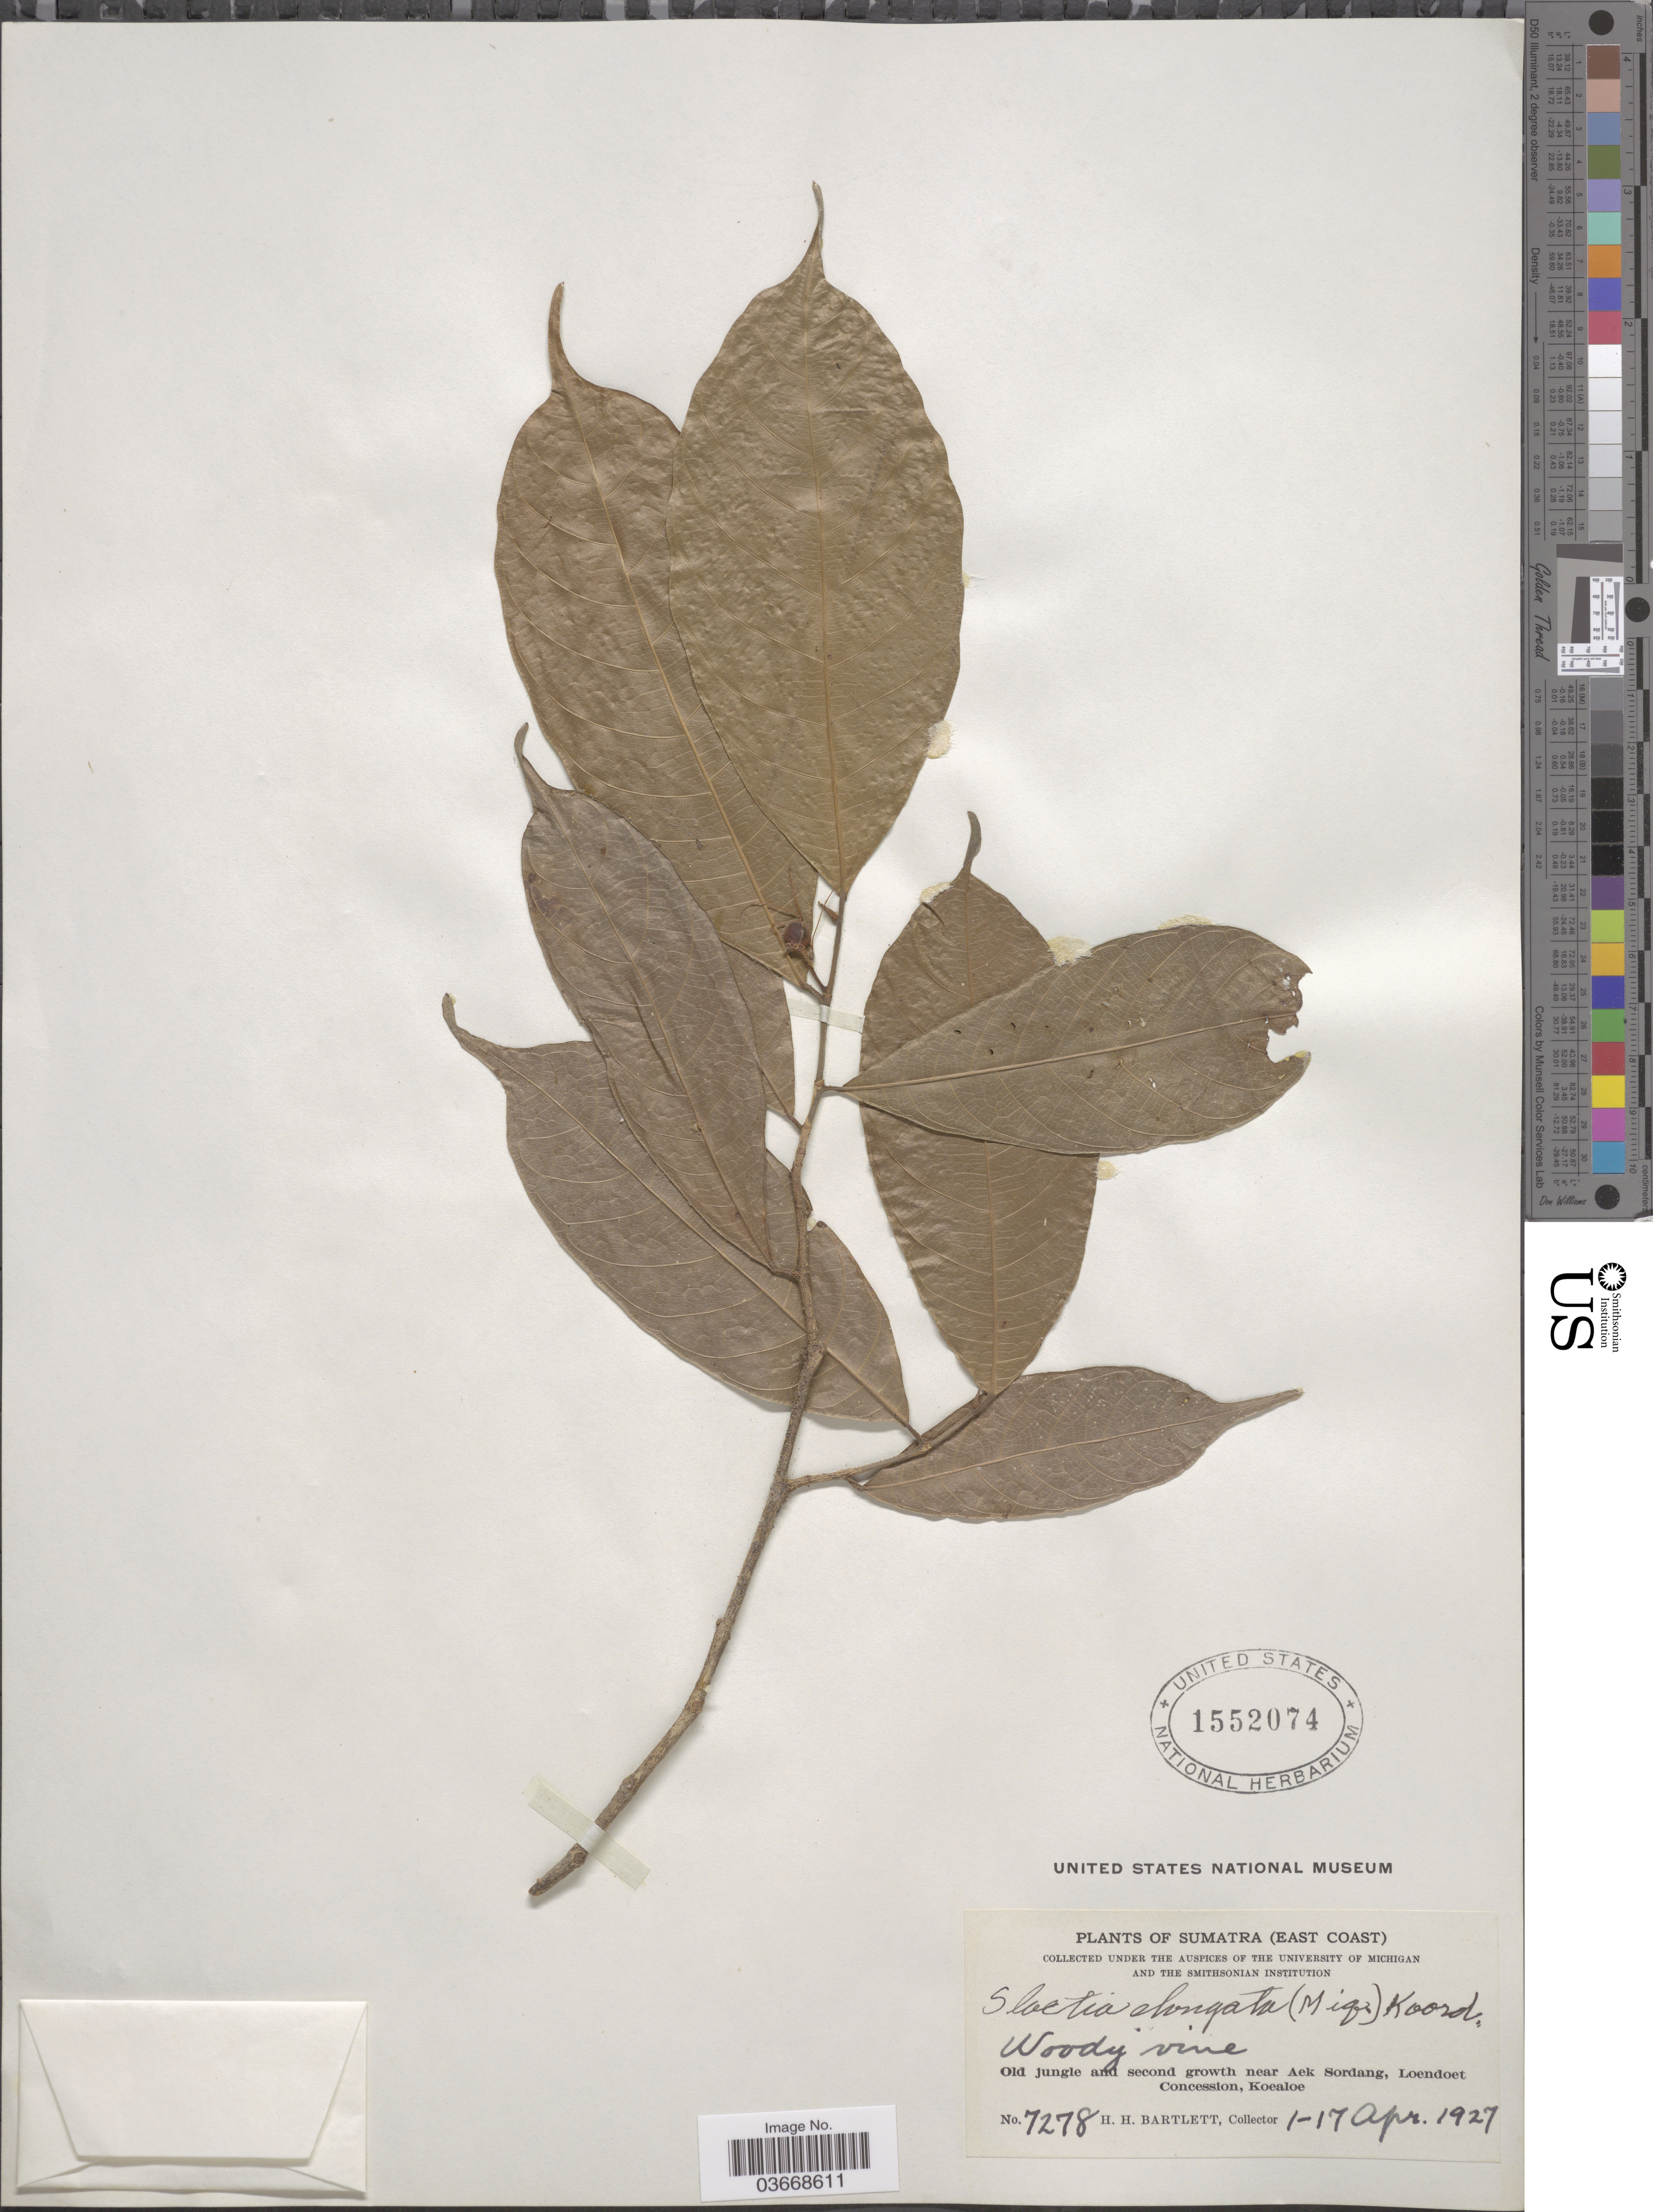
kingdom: Plantae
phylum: Tracheophyta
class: Magnoliopsida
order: Rosales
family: Moraceae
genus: Sloetia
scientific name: Sloetia elongata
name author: (Miq.) Koord.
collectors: H. H. Bartlett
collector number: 7278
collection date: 1927-04-01/1927-04-17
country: Indonesia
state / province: Sumatra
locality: (East Coast). Old jungle and second growth near Aek Sordang, Loendoet Concession, Koealoe.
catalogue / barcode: US 1552074